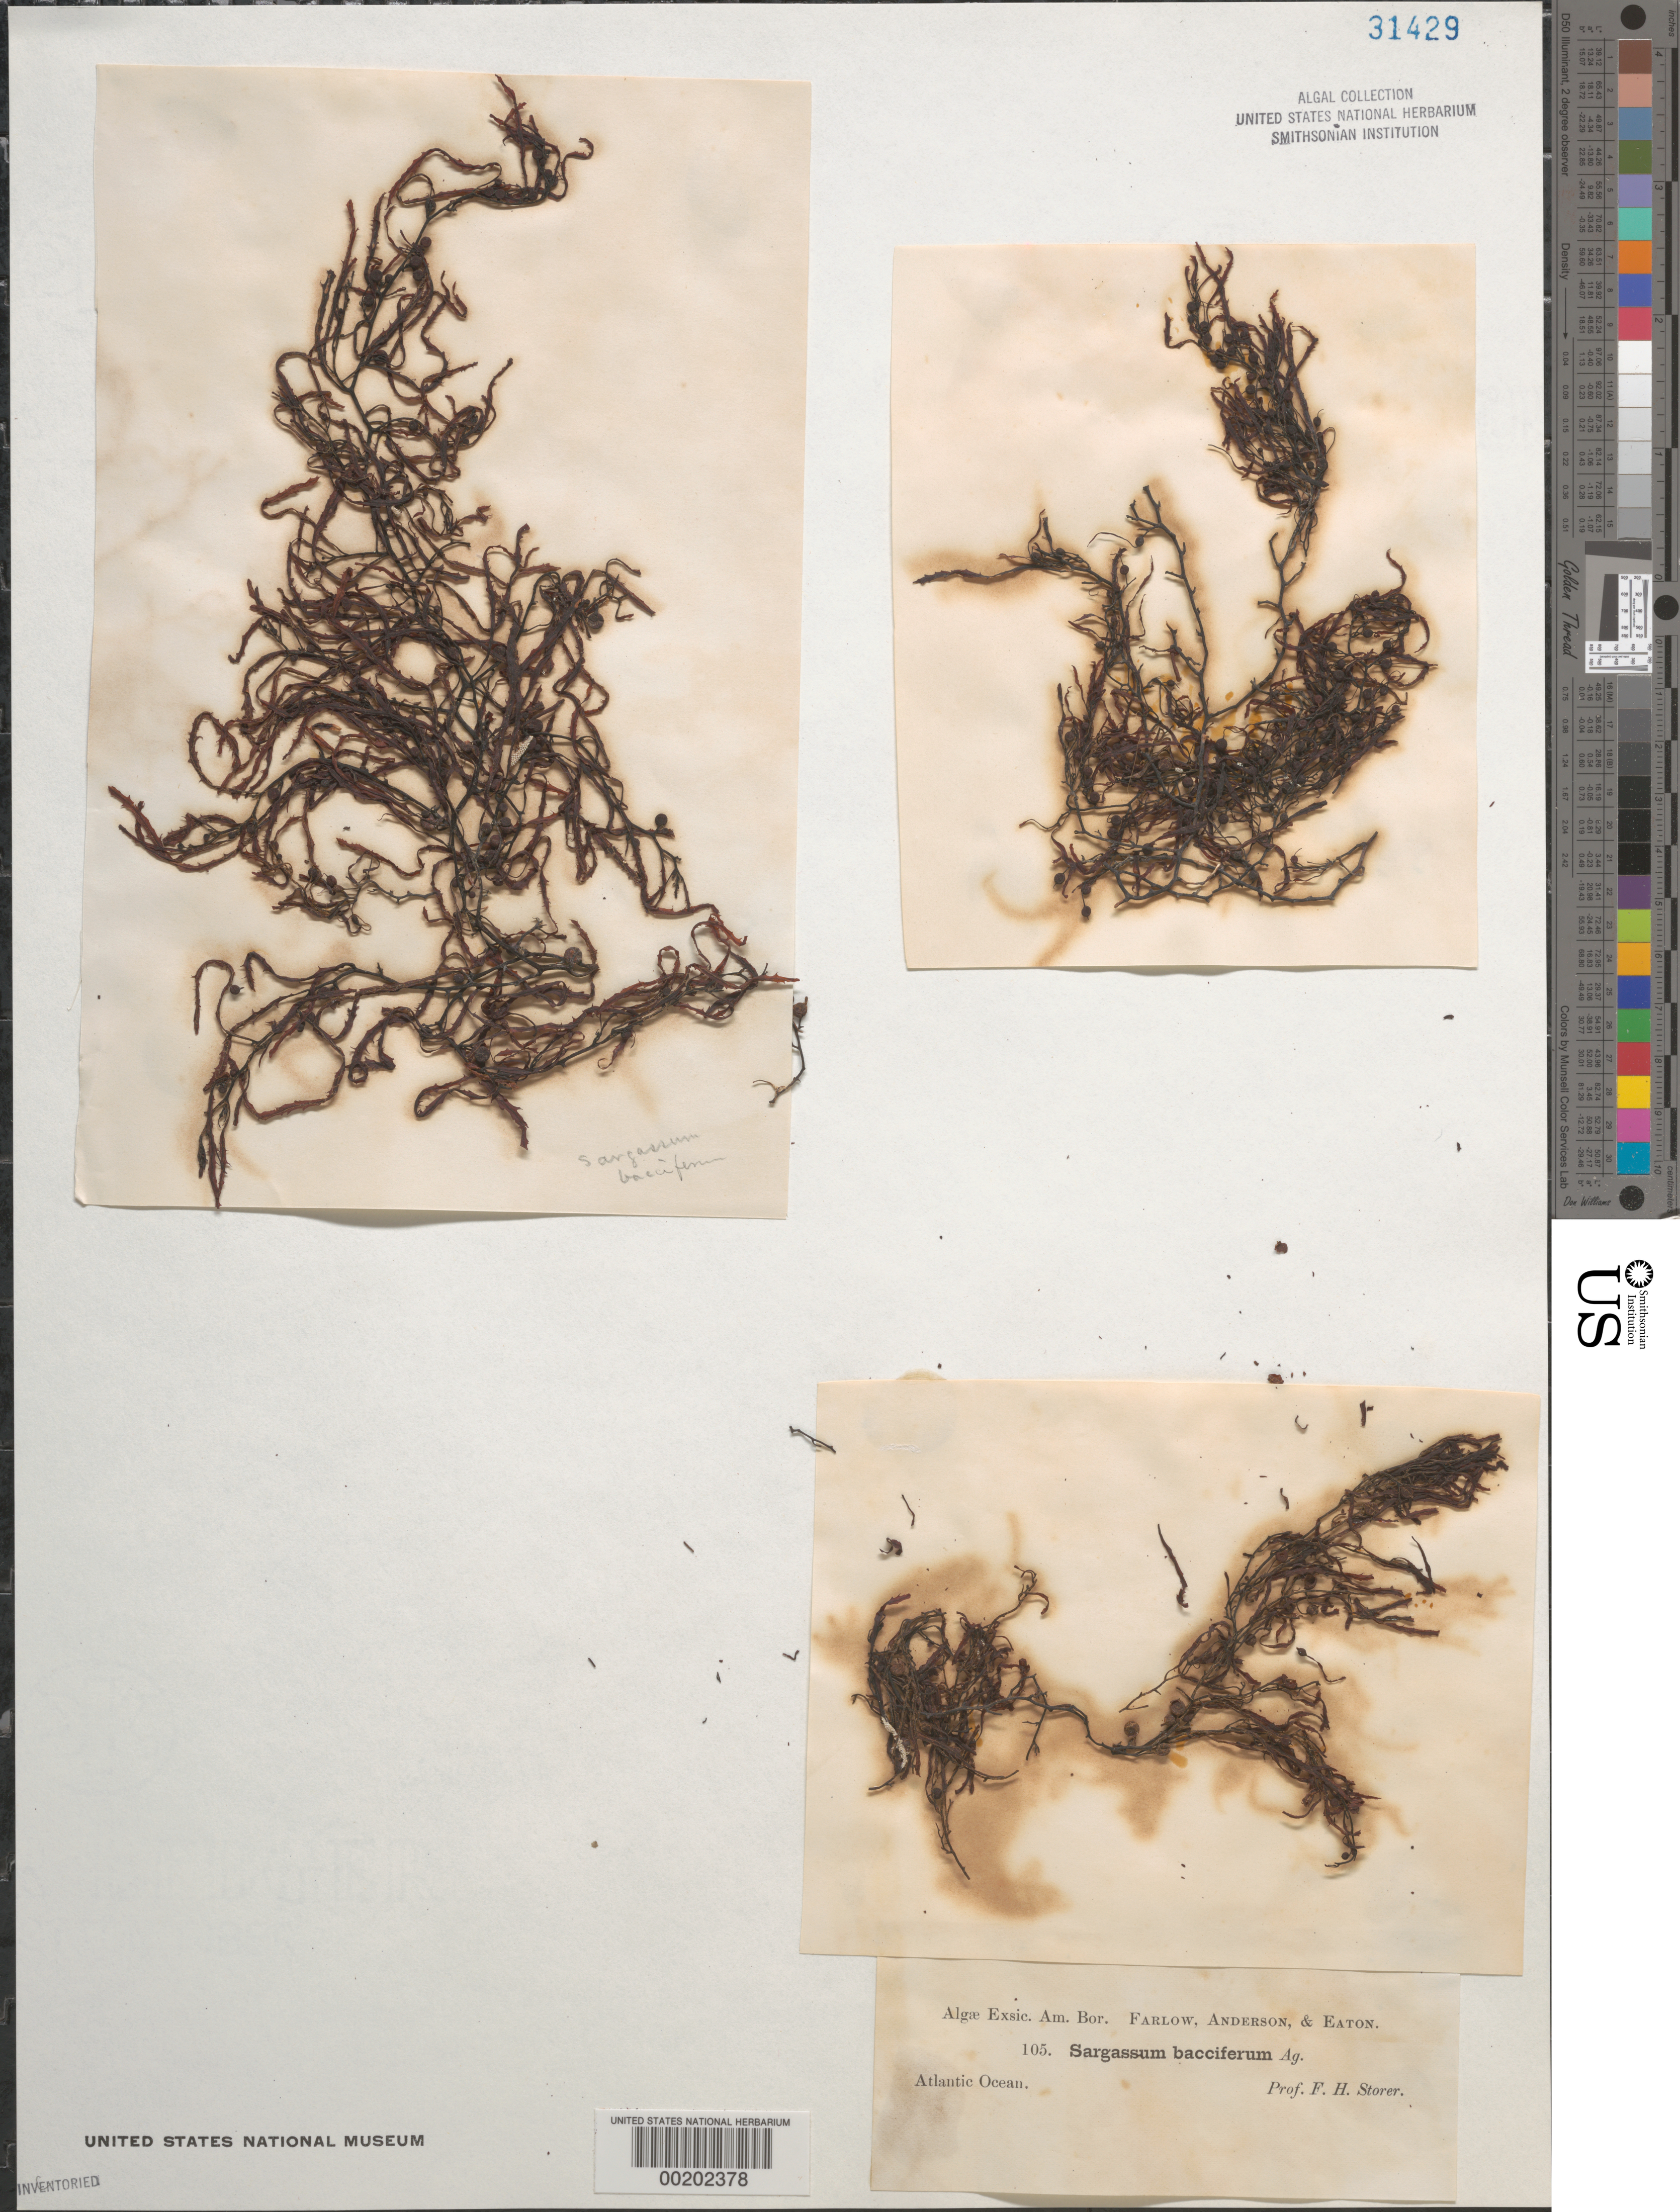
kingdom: Chromista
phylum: Ochrophyta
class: Phaeophyceae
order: Fucales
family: Sargassaceae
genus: Sargassum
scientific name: Sargassum natans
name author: (L.) Gaillon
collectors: F. Storer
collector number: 105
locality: Atlantic Ocean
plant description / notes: Farlow, Anderson & Eaton, Algae Exsiccatae Americae Borealis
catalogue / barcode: US 31429